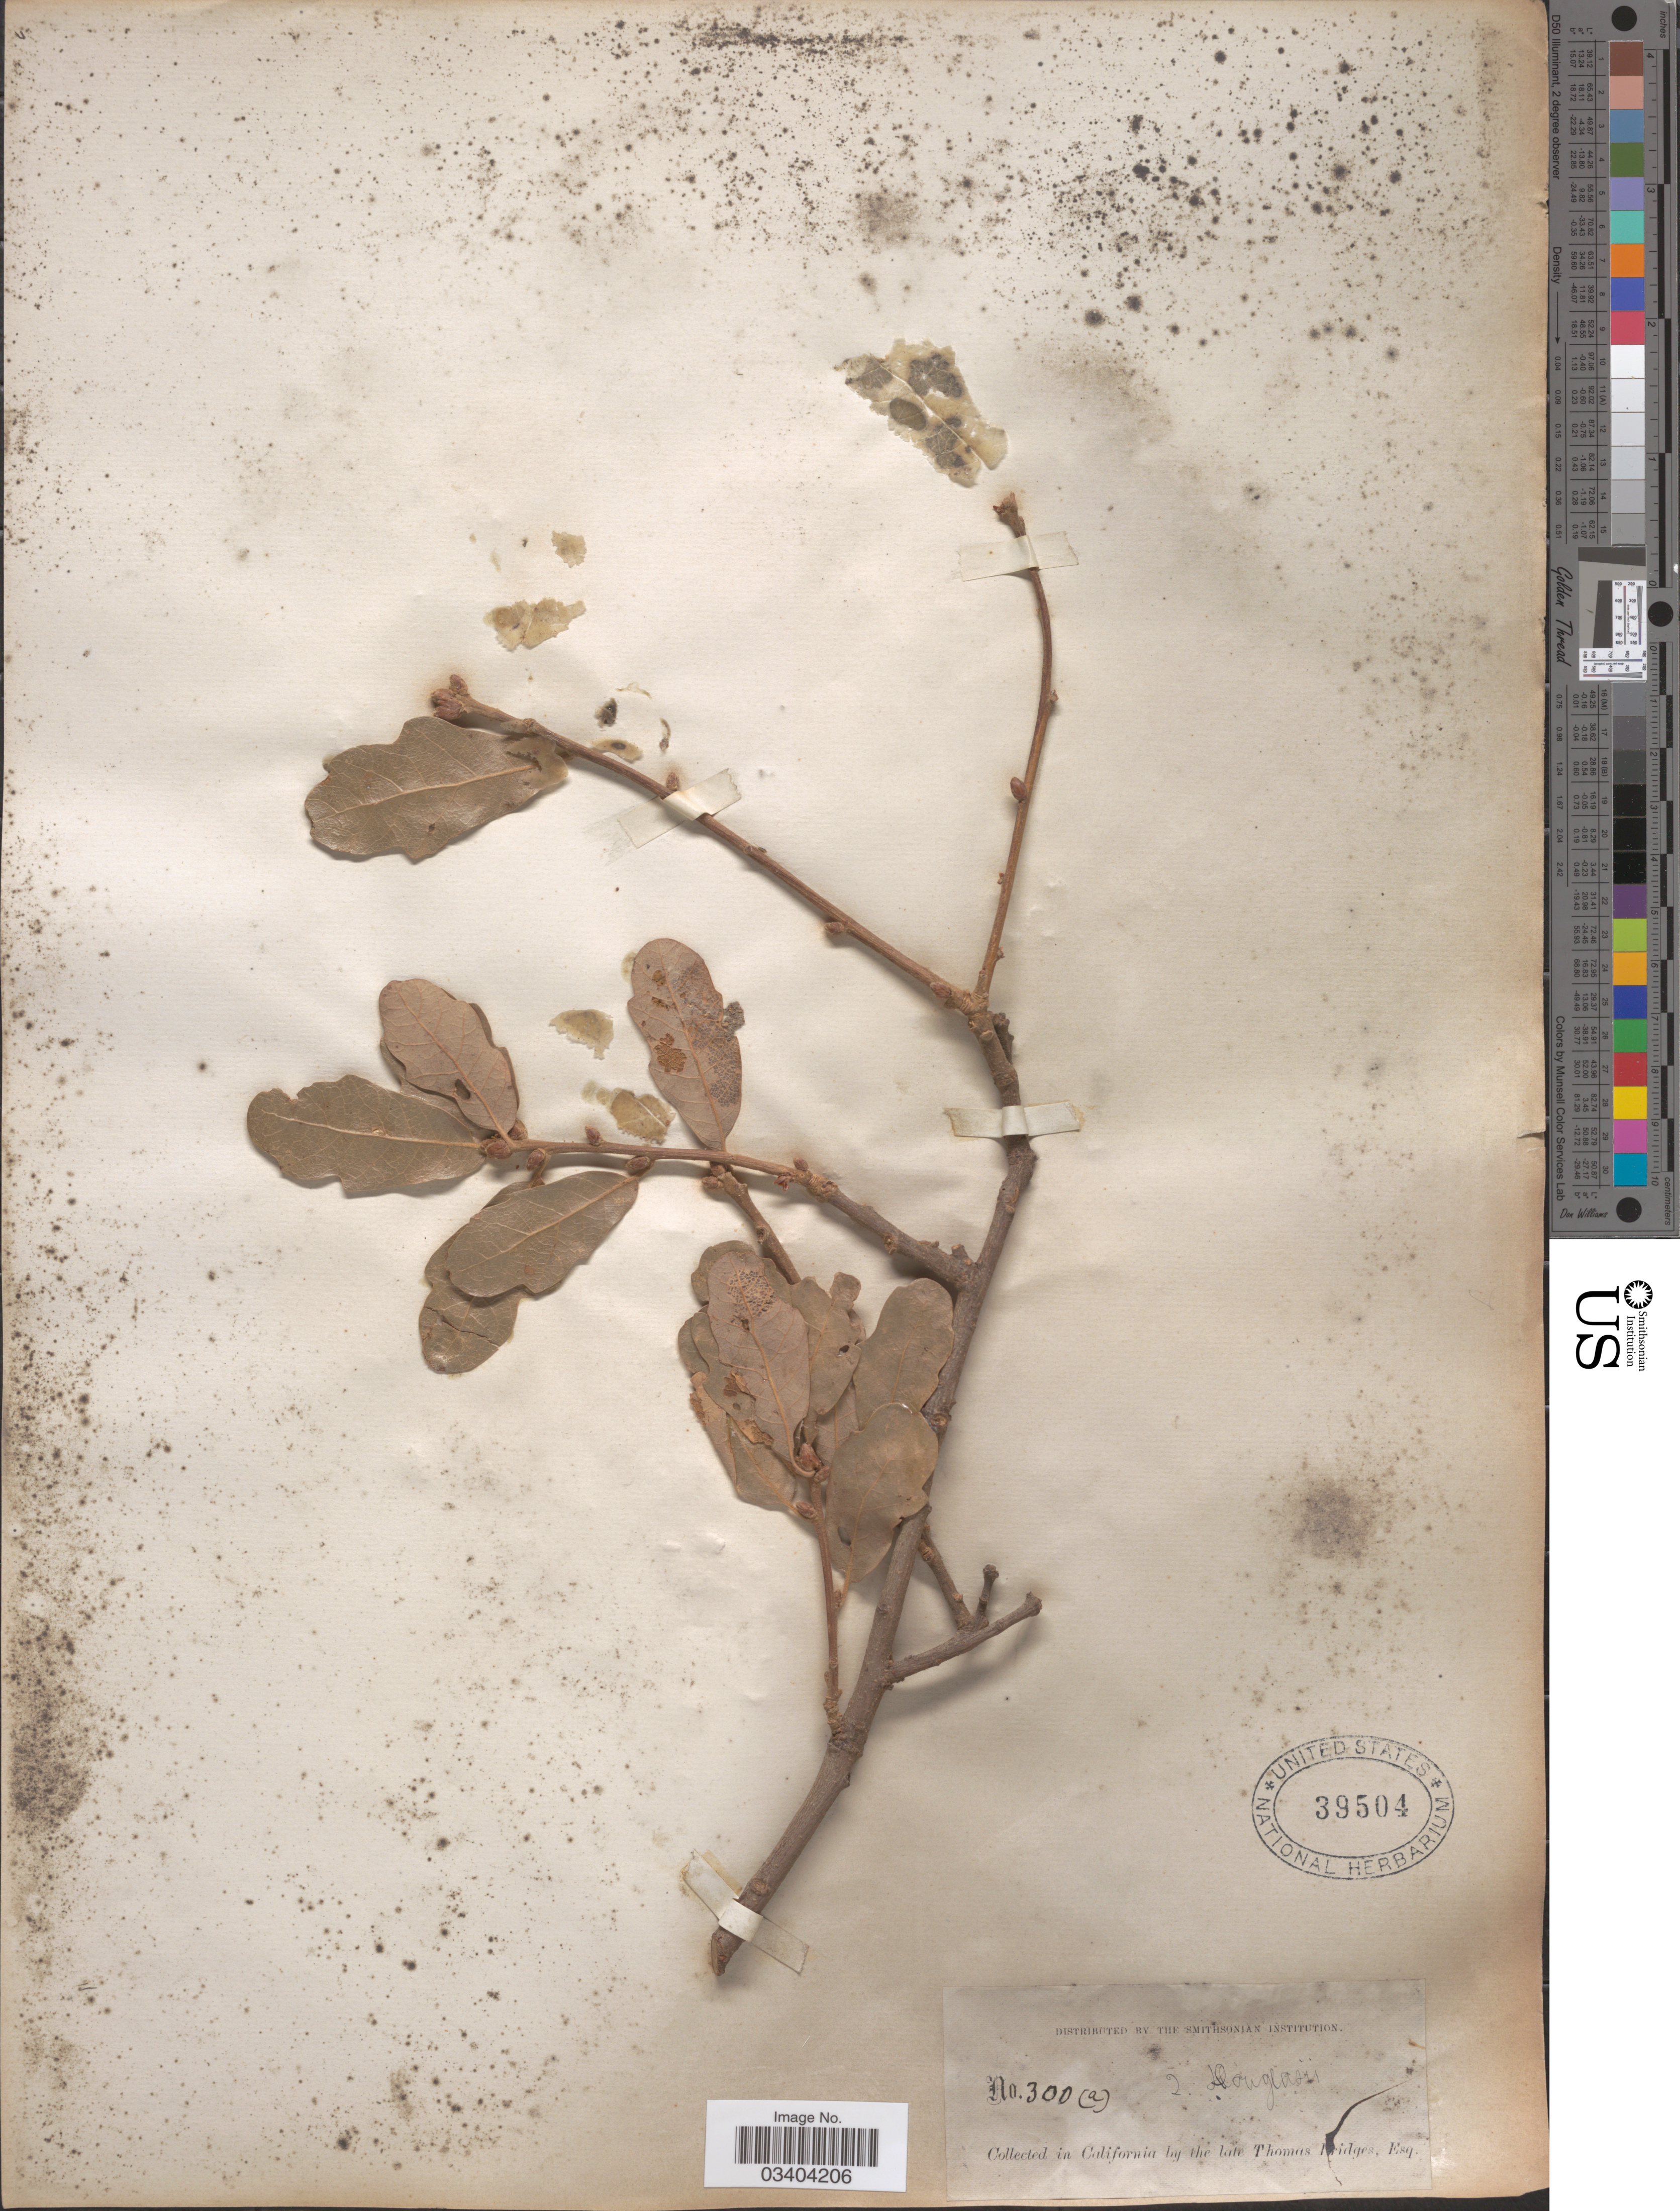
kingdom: Plantae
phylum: Tracheophyta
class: Magnoliopsida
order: Fagales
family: Fagaceae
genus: Quercus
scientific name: Quercus douglasii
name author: Hook. & Arn.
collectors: T. Bridges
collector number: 300(a)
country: United States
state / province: California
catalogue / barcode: US 39504